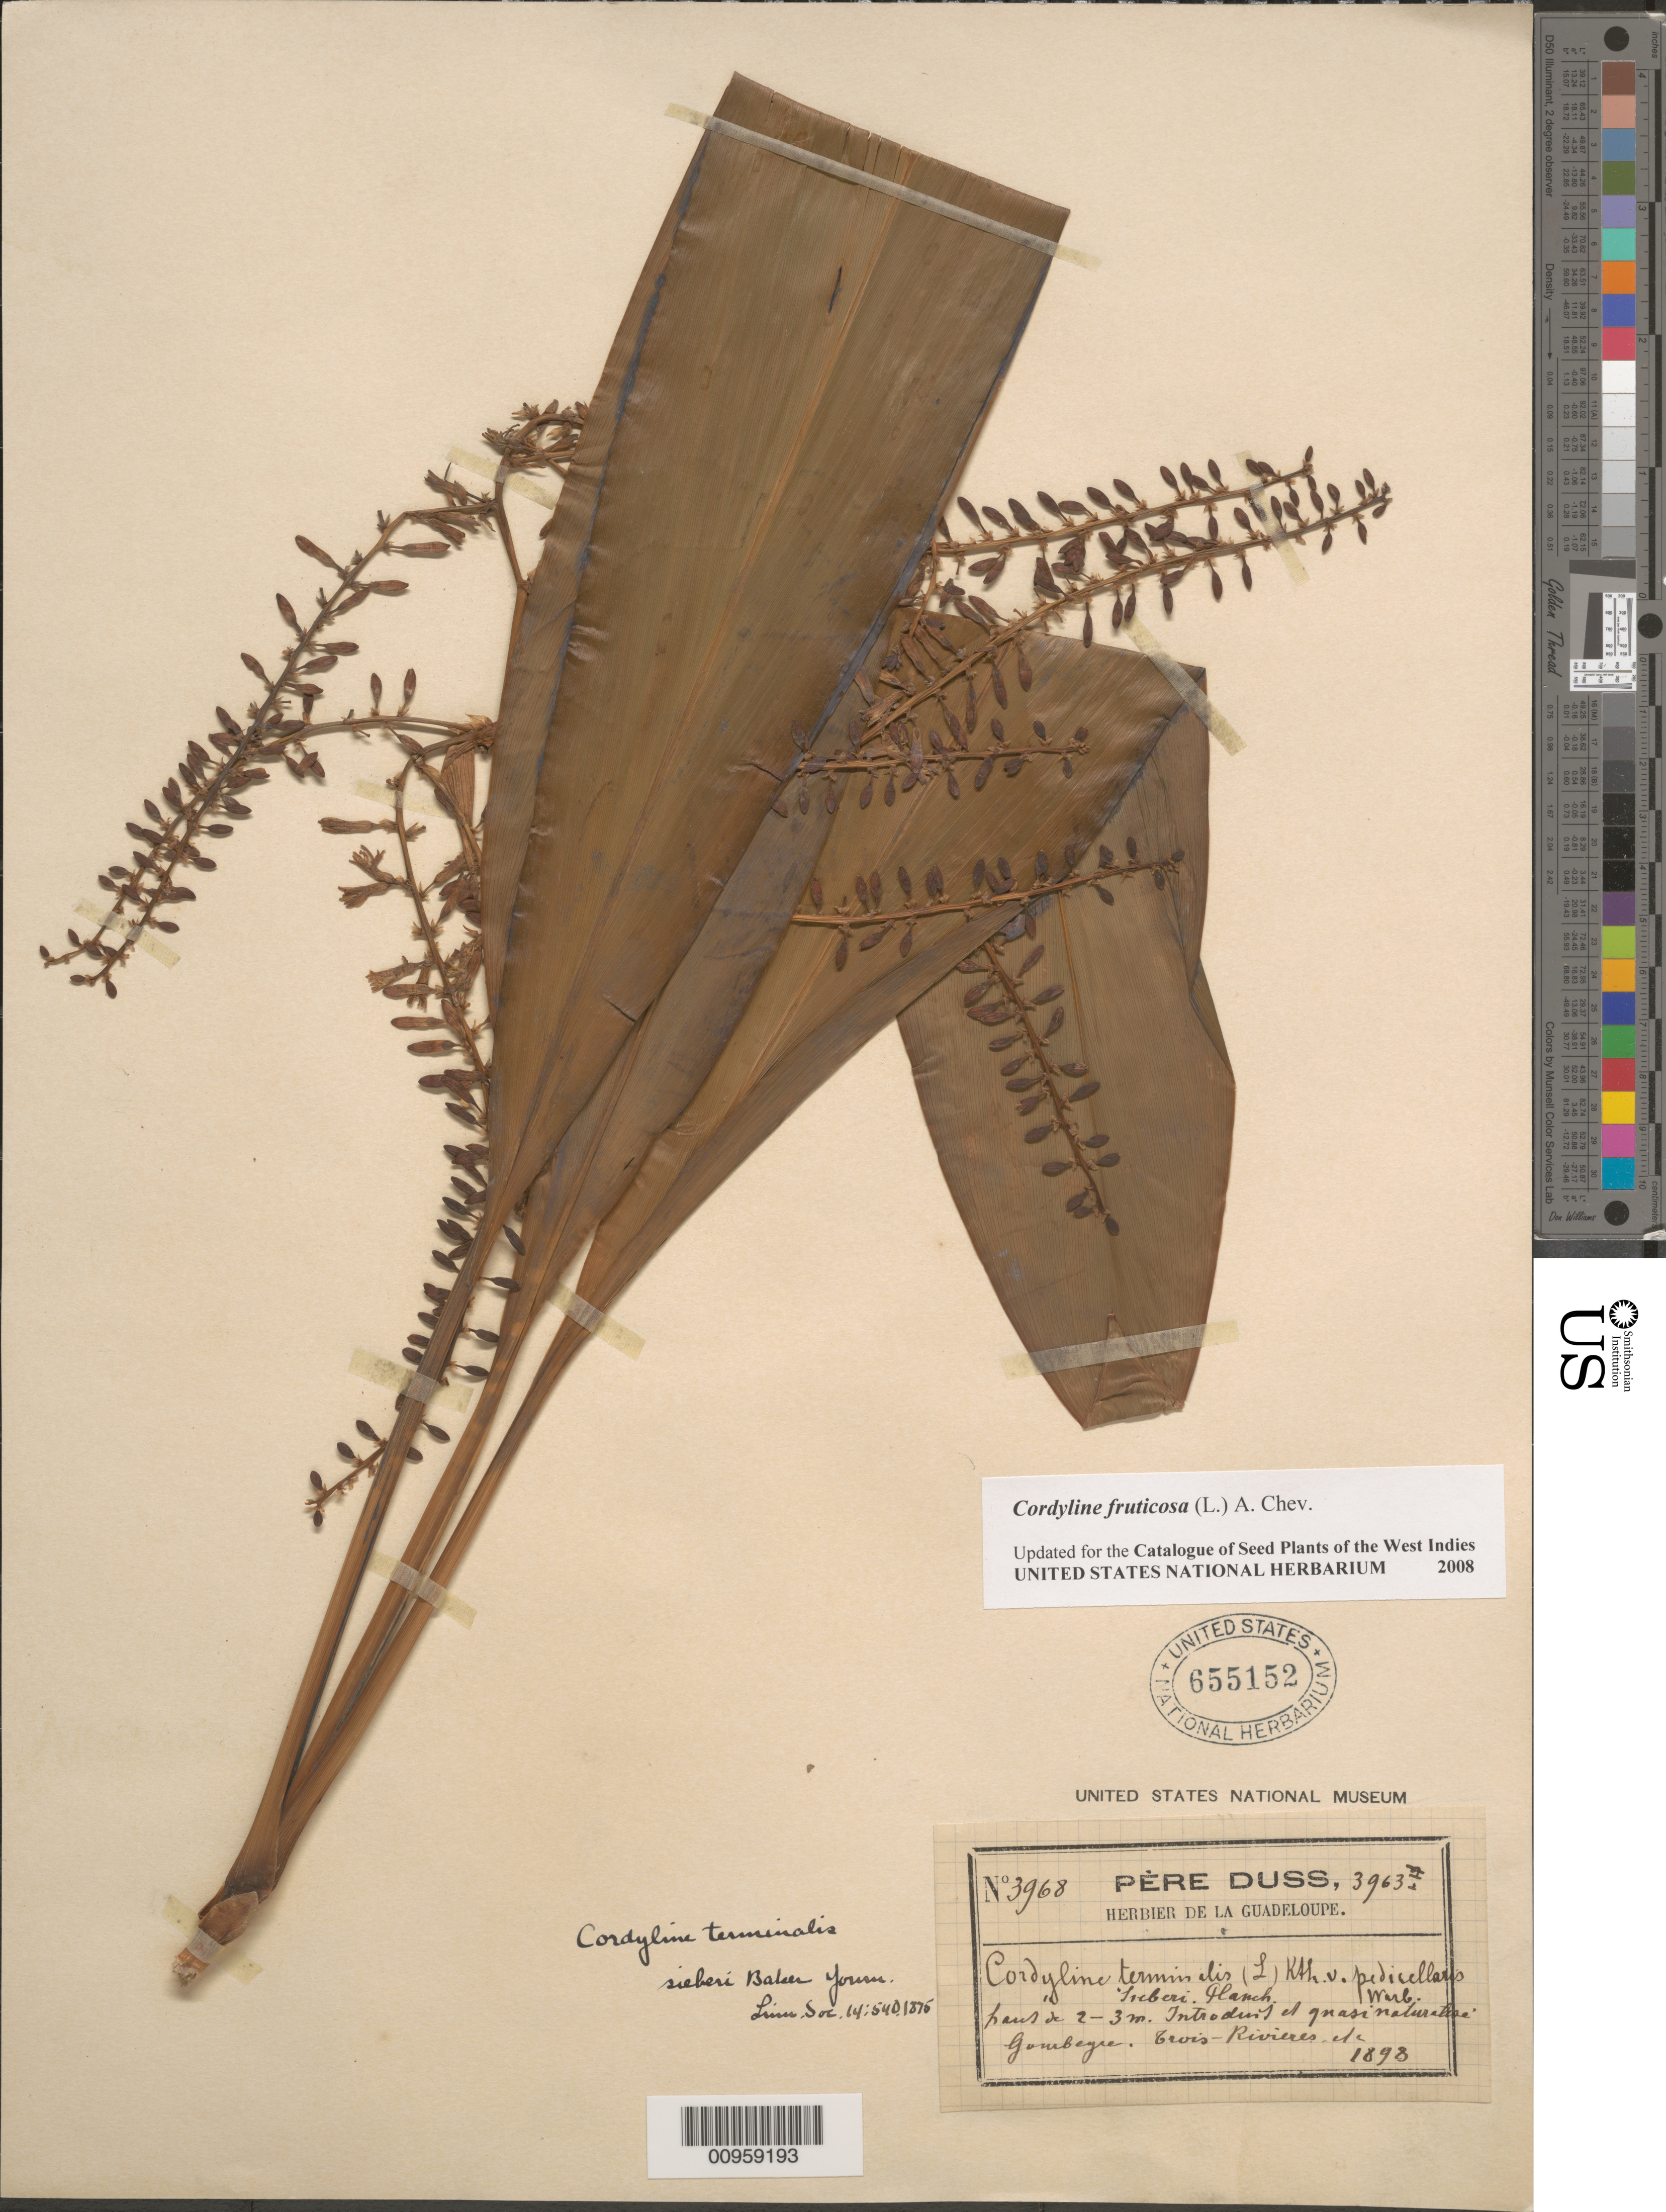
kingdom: Plantae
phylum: Tracheophyta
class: Liliopsida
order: Asparagales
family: Asparagaceae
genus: Cordyline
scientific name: Cordyline fruticosa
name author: (L.) A. Chev.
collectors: Père Duss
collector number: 3968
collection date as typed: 1898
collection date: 1898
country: Guadeloupe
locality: Gourbeyre, Trois Rivière, etc.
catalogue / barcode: US 655152